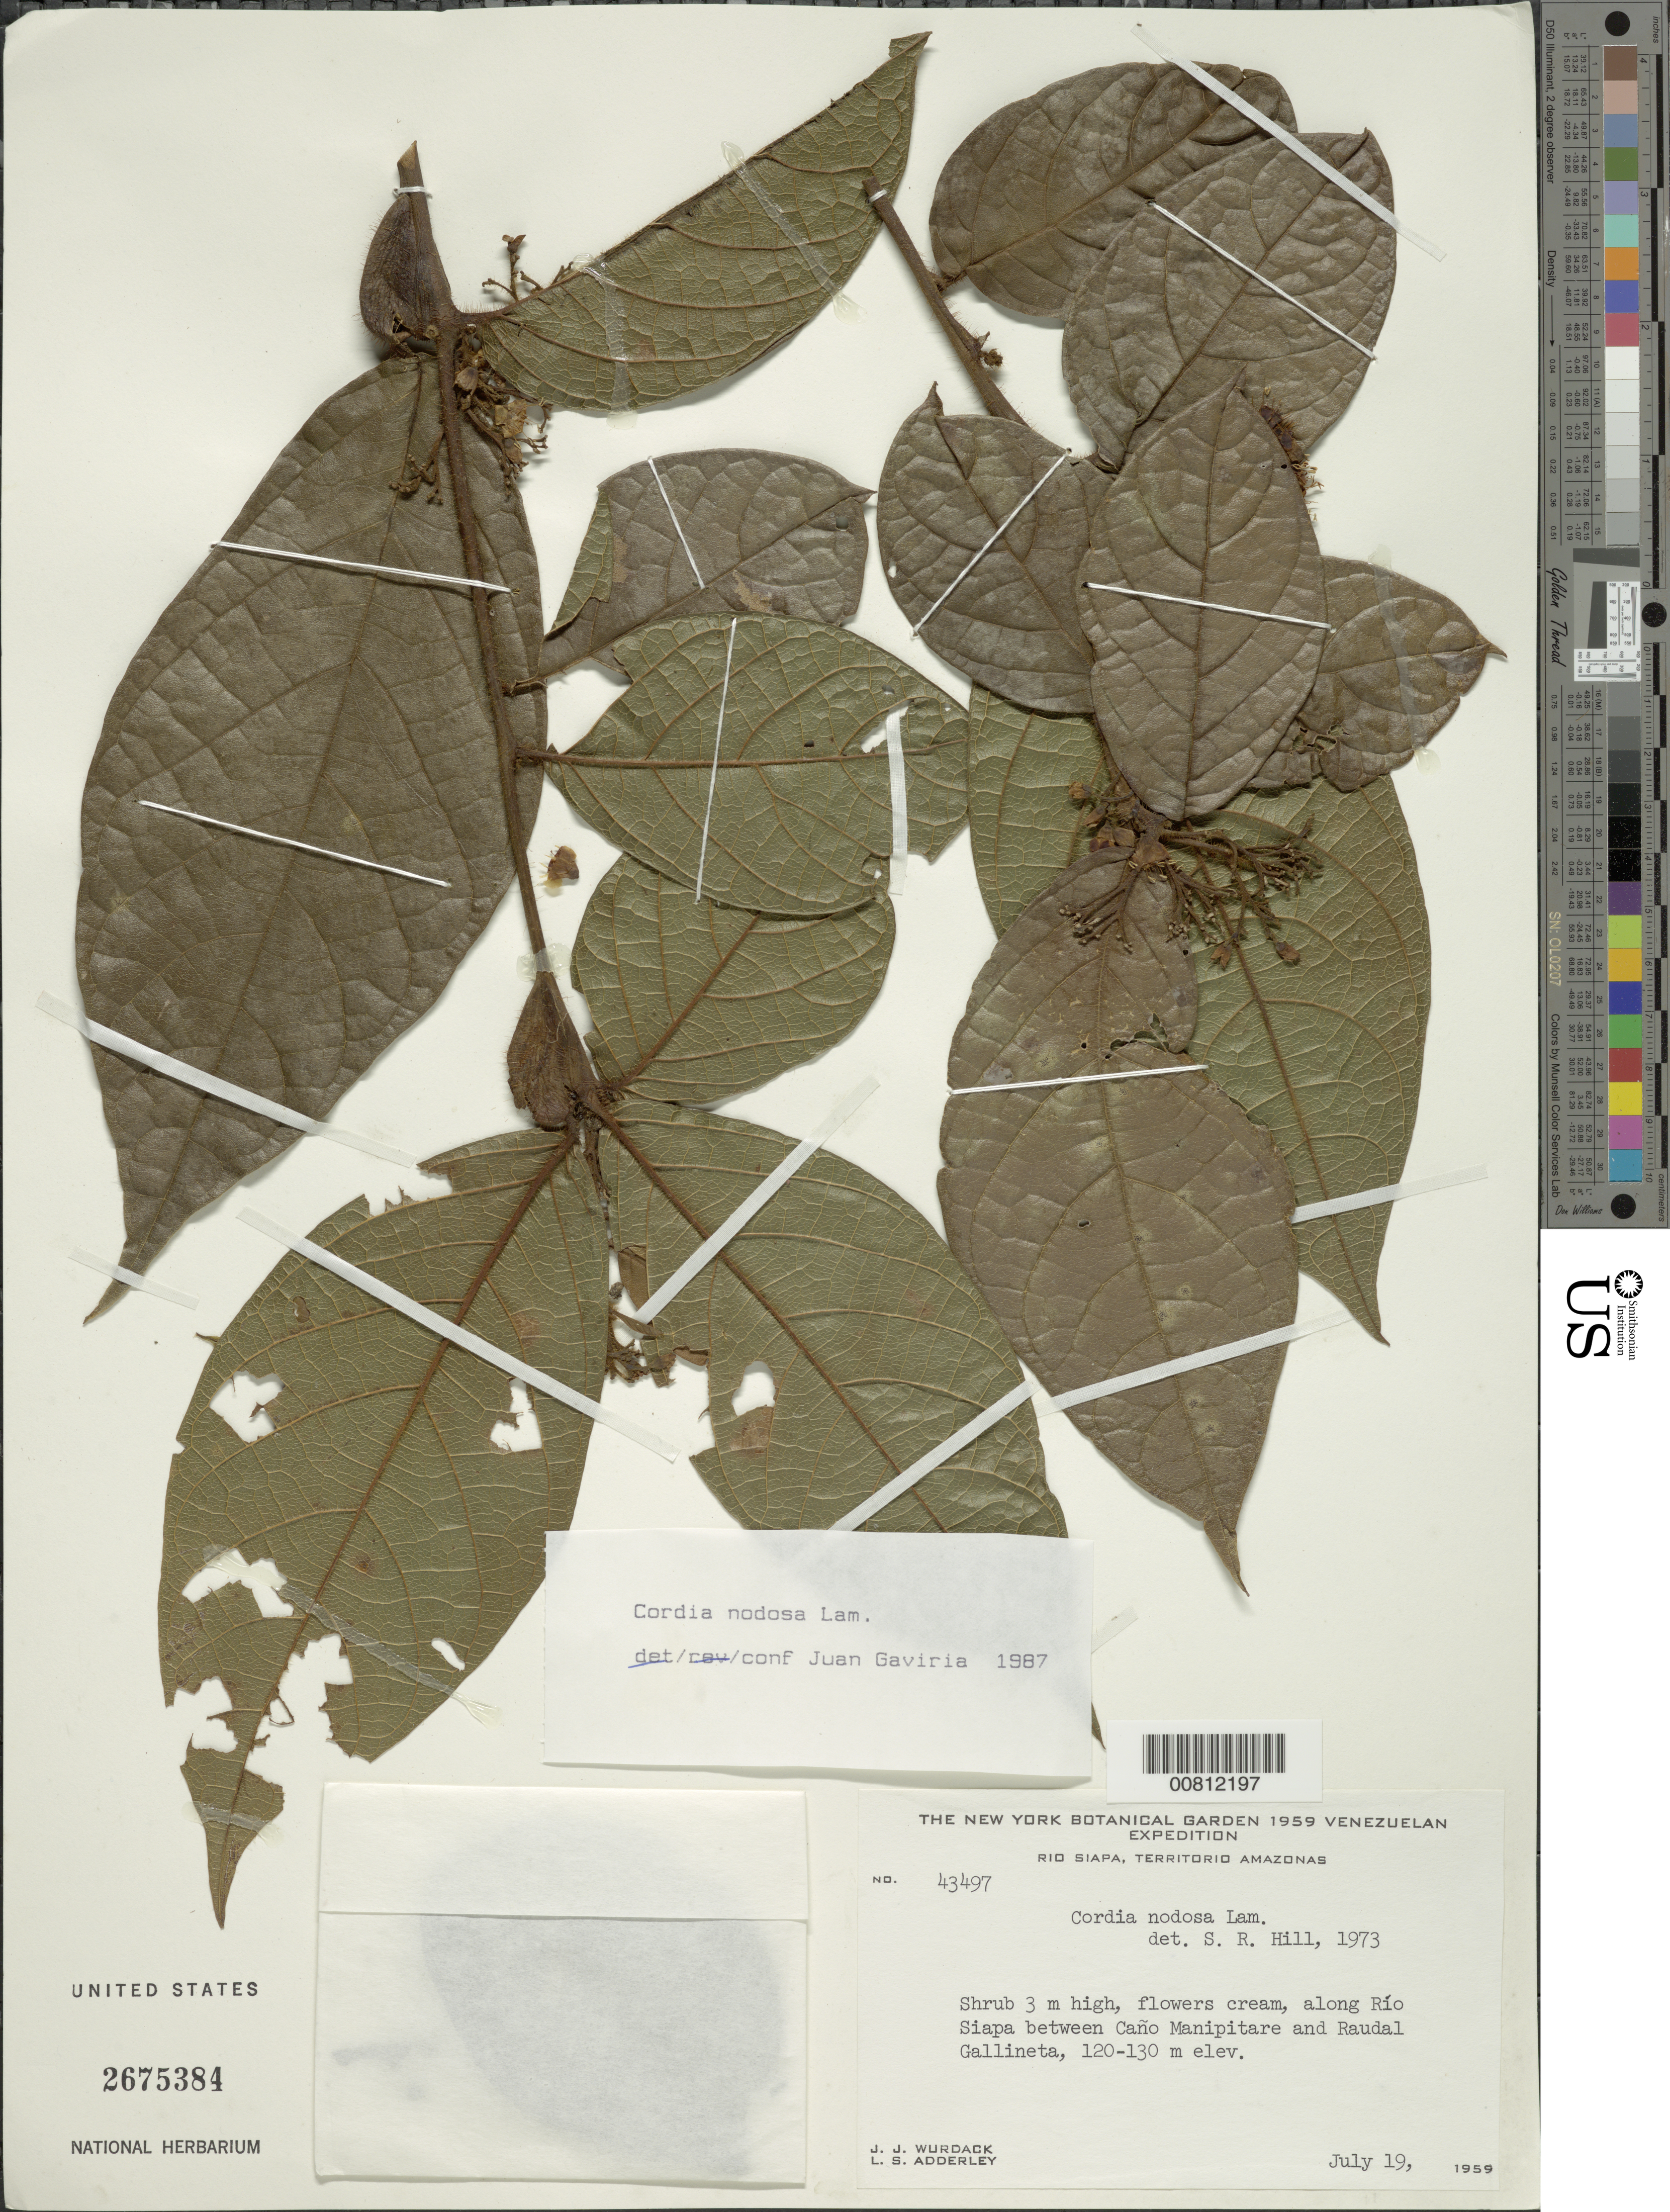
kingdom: Plantae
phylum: Tracheophyta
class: Magnoliopsida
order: Boraginales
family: Cordiaceae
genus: Cordia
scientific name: Cordia nodosa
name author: Lam.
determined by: Gaviria, J. C.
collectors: J. J. Wurdack & L. S. Adderley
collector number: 43497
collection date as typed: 19-Jul-59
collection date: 1959-07-19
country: Venezuela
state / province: Amazonas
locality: Río Siapa, between Caño Manipitare and Raudal Gallineta (90-110 river km from mouth)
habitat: Along river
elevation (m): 120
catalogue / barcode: US 2675384